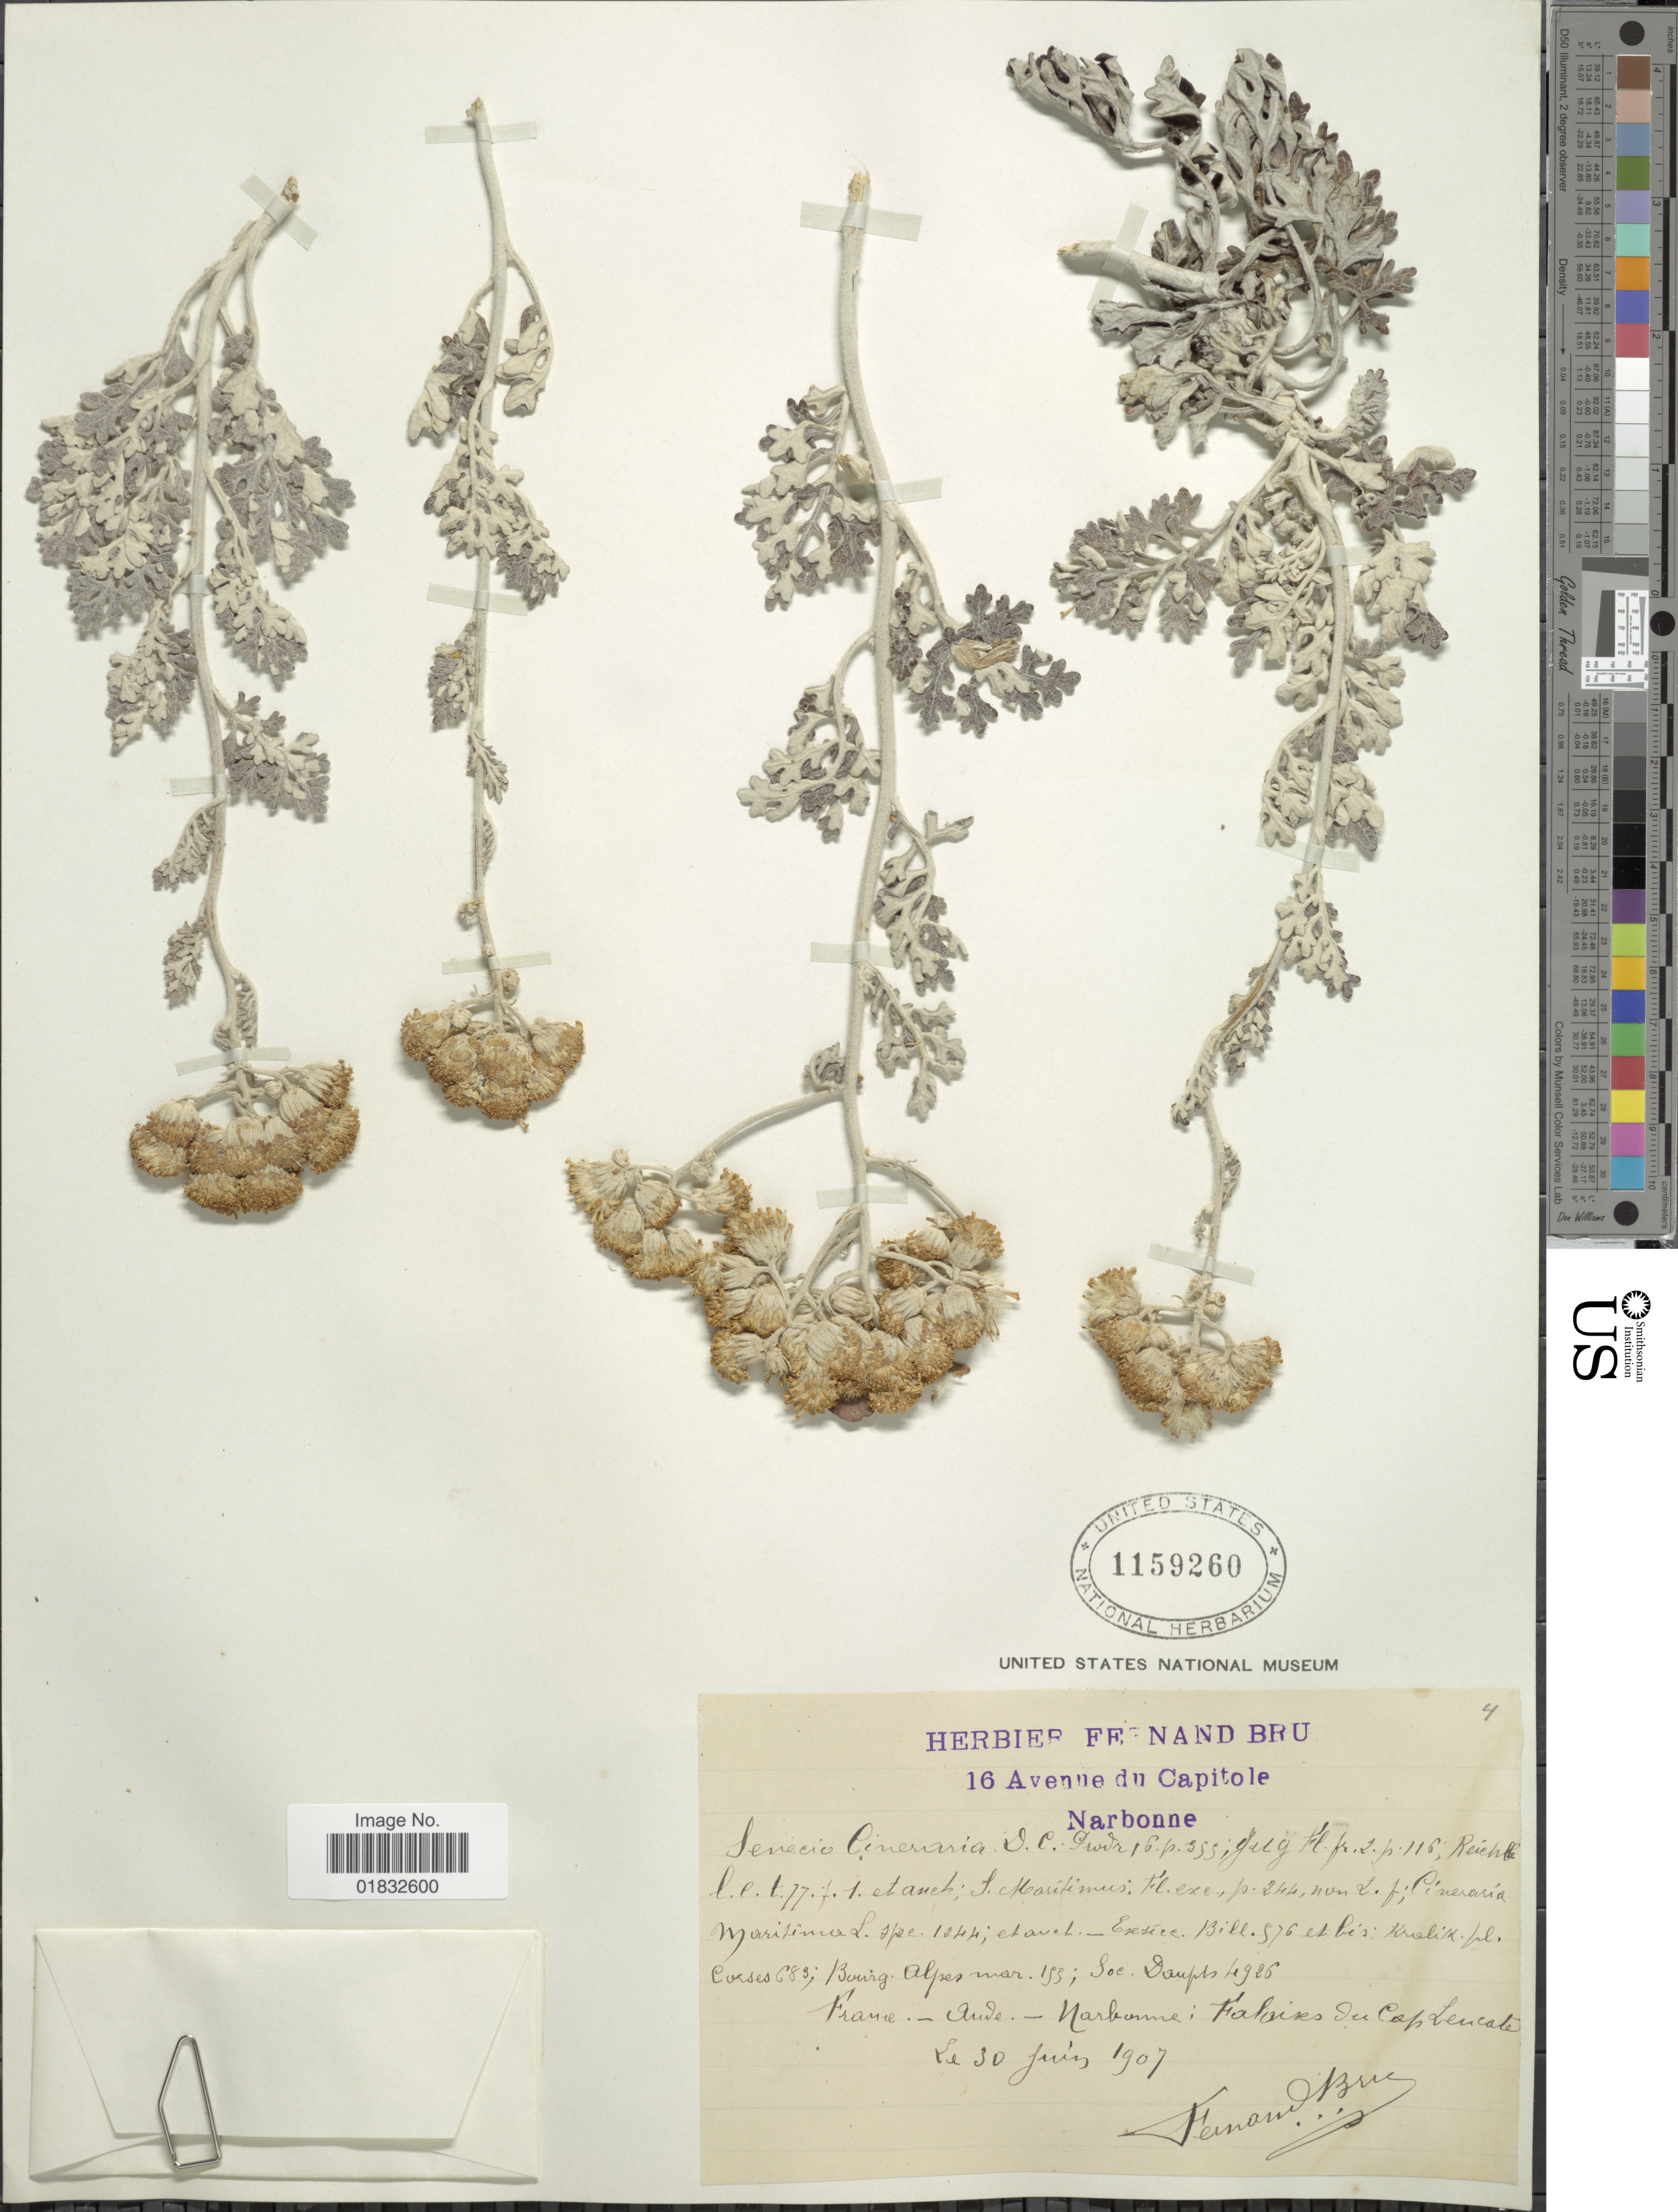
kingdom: Plantae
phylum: Tracheophyta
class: Magnoliopsida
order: Asterales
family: Asteraceae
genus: Jacobaea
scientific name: Jacobaea maritima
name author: (L.) Pelser & Meijden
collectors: F. Brie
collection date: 1907-06-30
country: France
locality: Avenue du Capitole, Narbonne: Falaires du Cap Lencate [interpreted]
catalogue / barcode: US 1159260